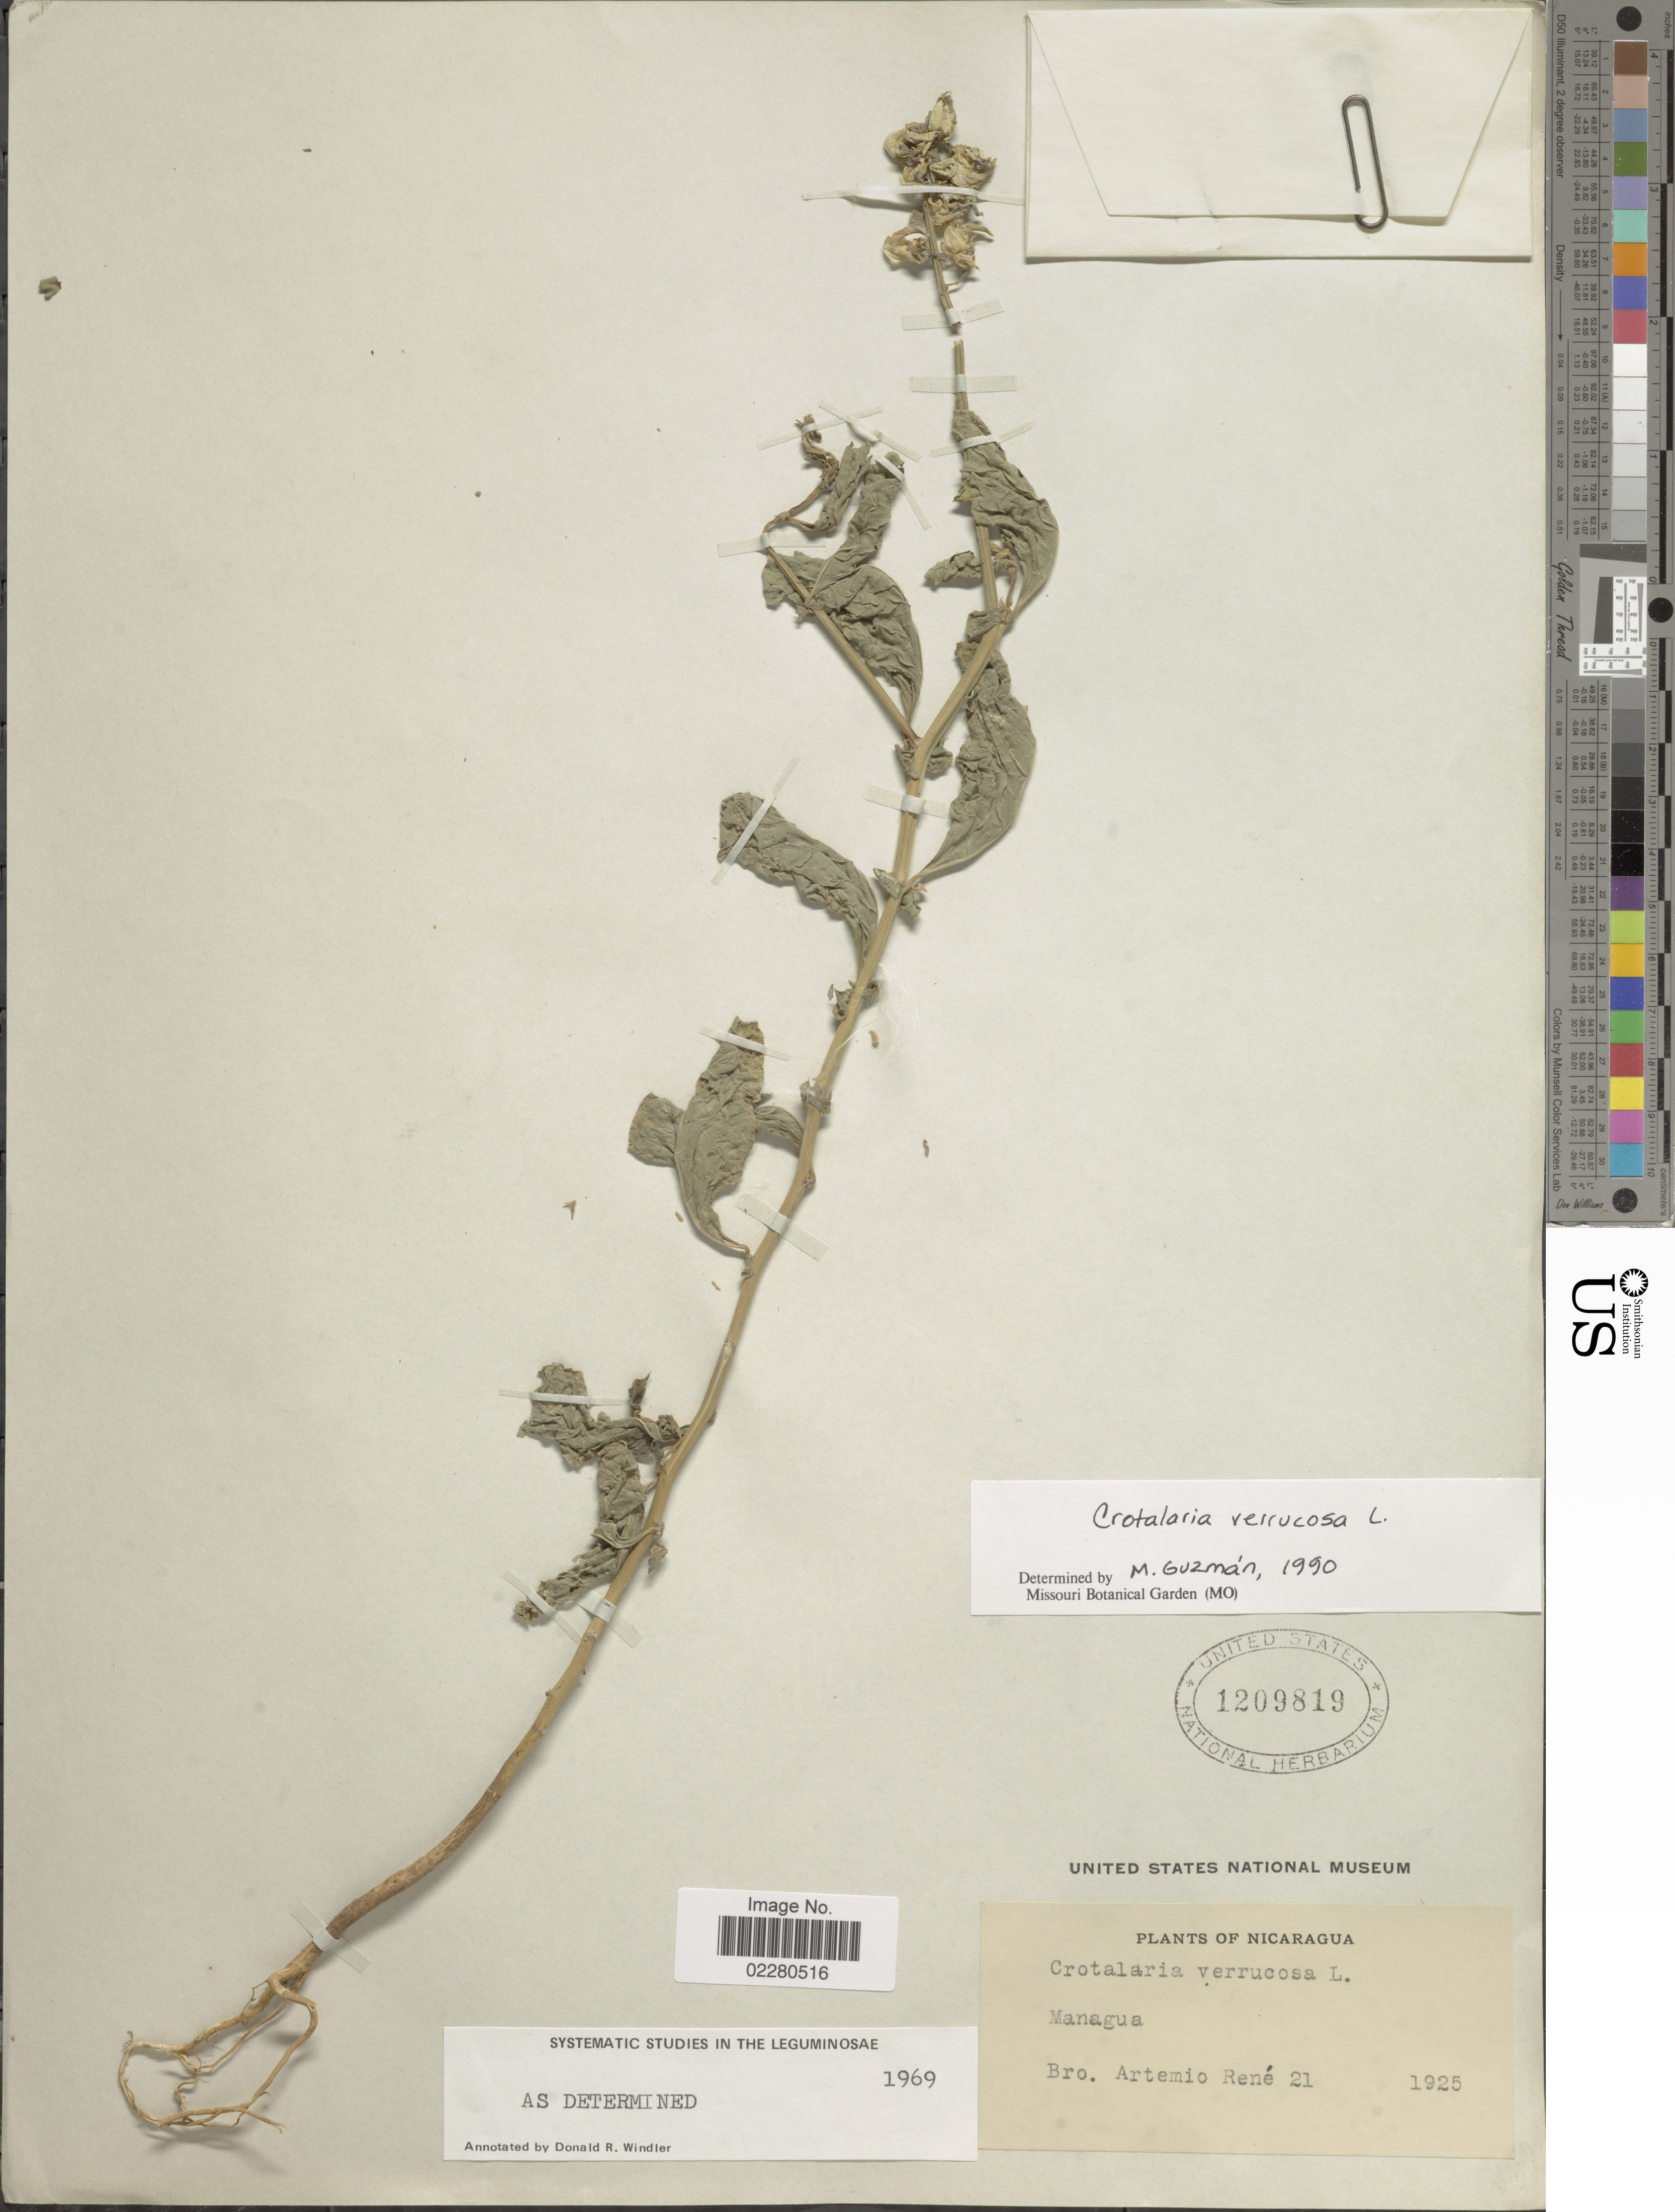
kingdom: Plantae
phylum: Tracheophyta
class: Magnoliopsida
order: Fabales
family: Fabaceae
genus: Crotalaria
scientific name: Crotalaria verrucosa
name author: L.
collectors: B. Rene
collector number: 21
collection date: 1925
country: Nicaragua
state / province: Managua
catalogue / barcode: US 1209819